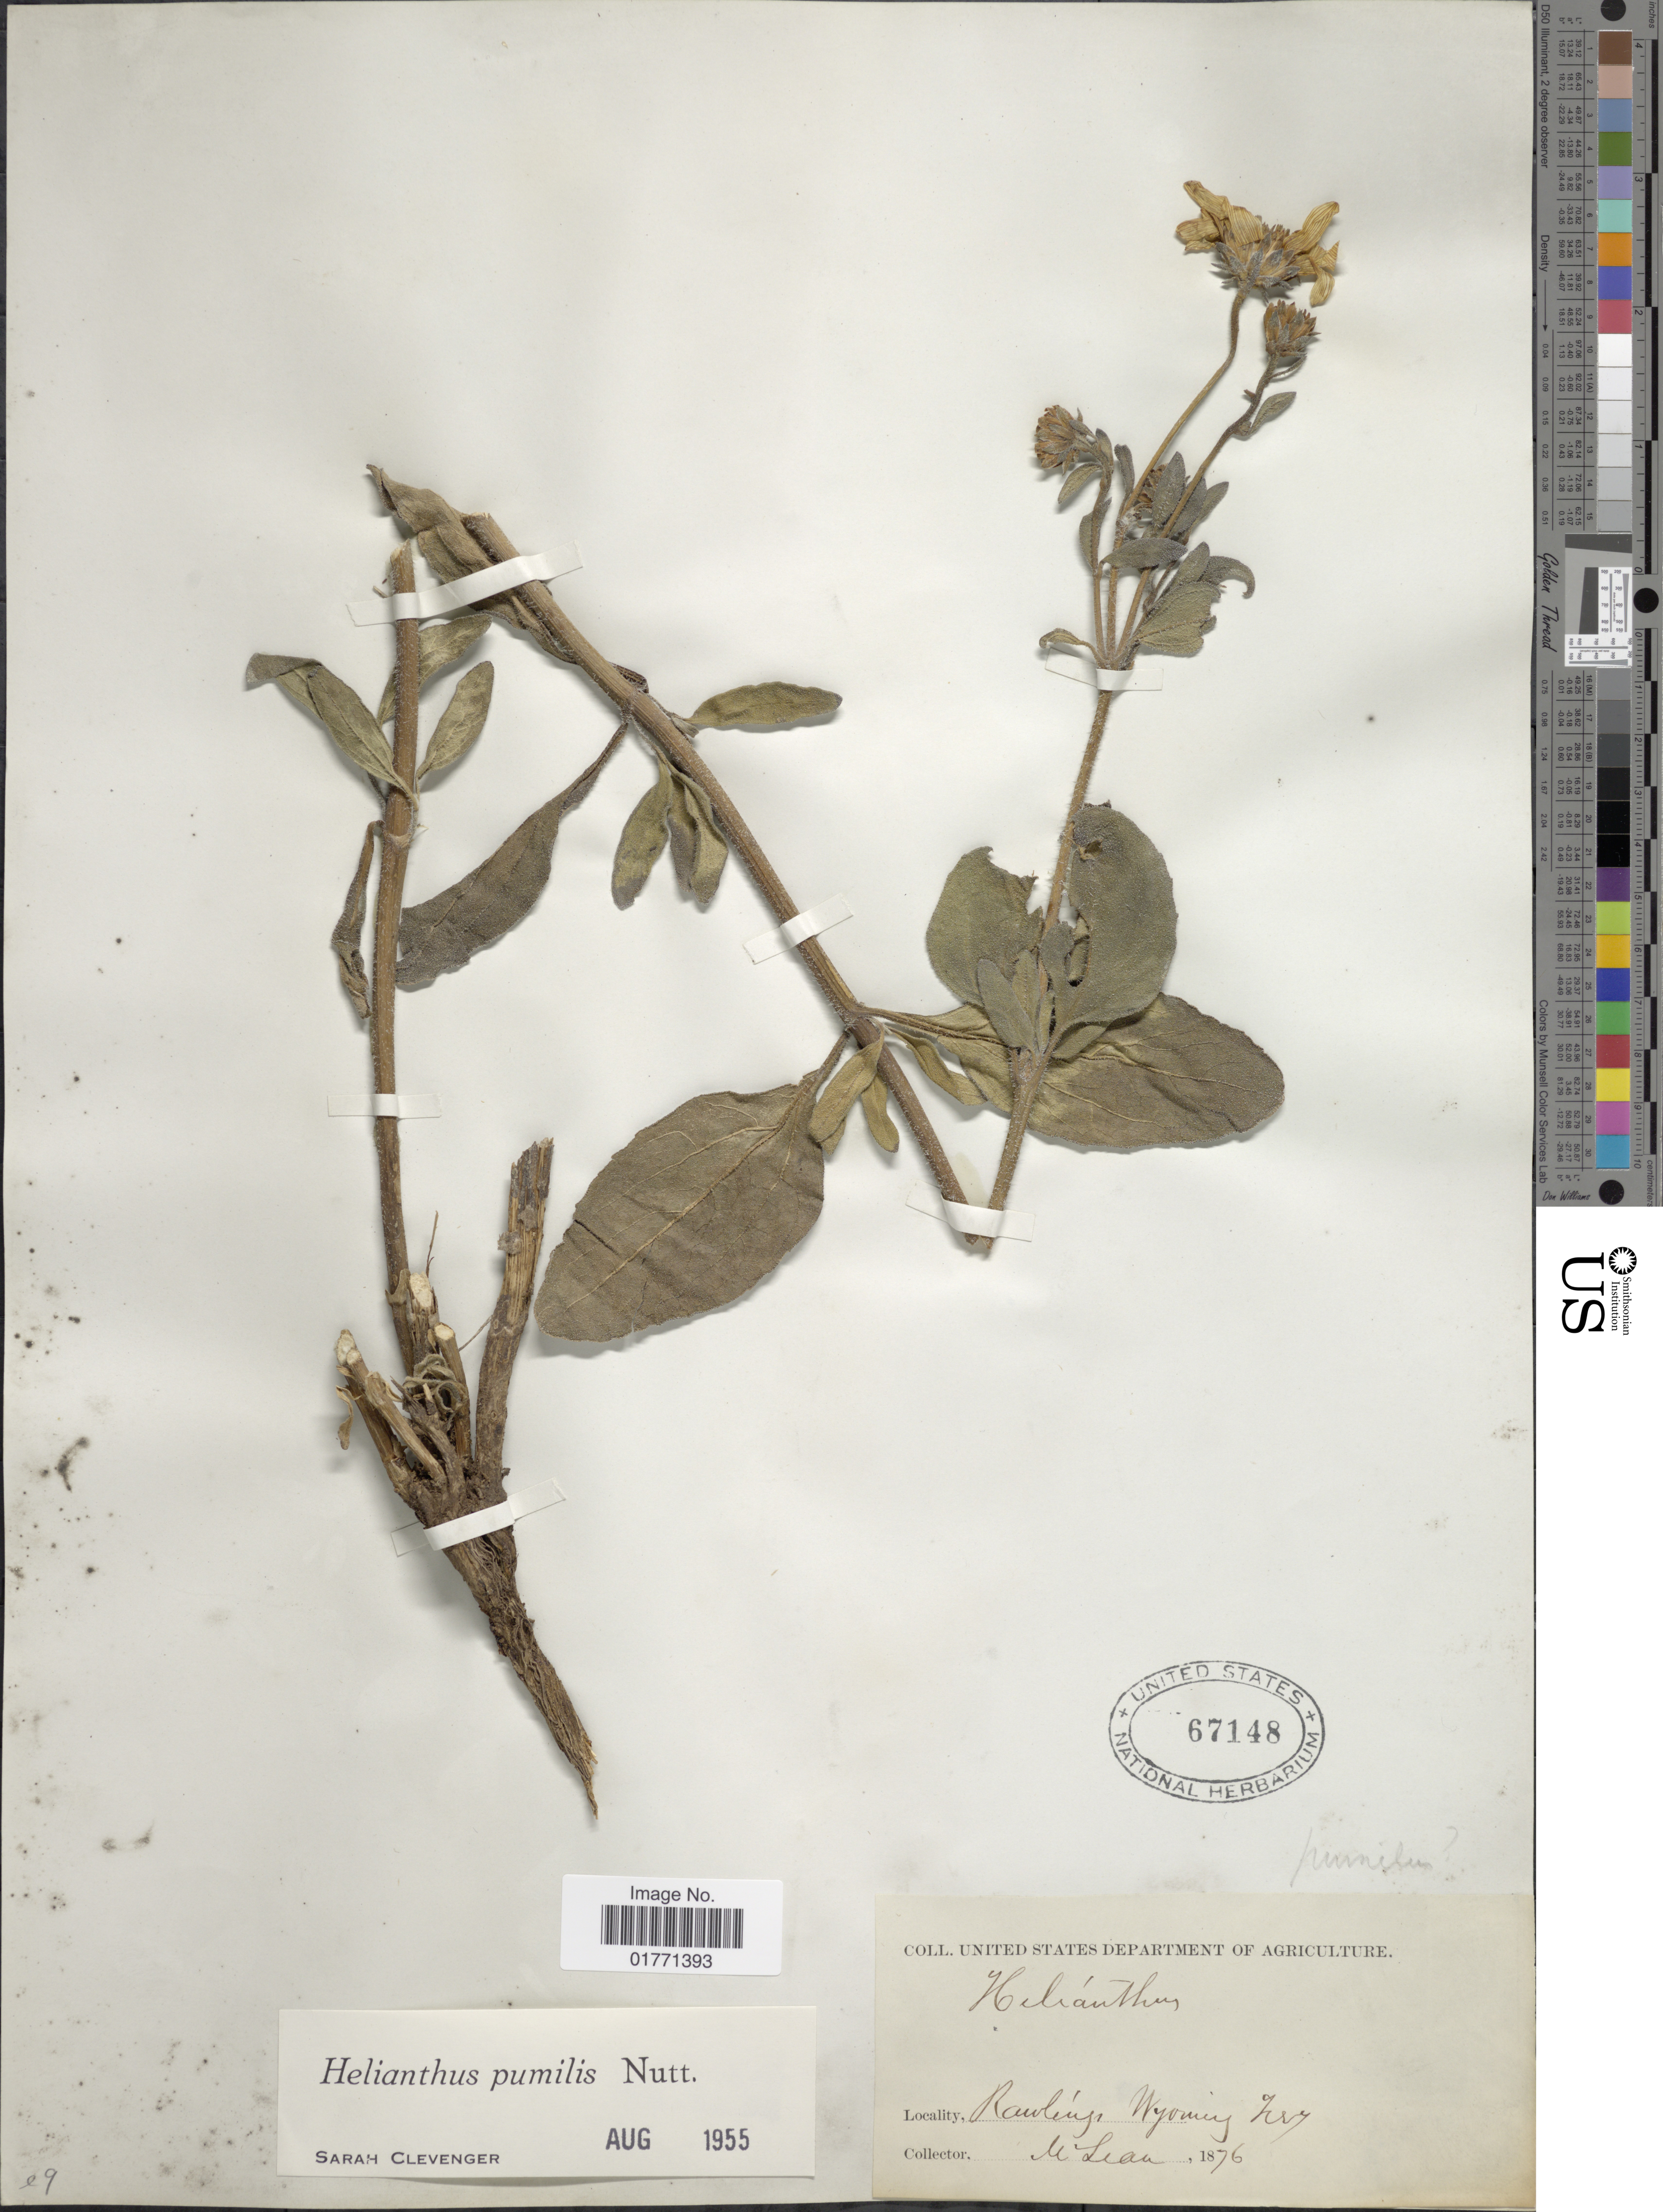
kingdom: Plantae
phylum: Tracheophyta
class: Magnoliopsida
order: Asterales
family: Asteraceae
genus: Helianthus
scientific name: Helianthus pumilis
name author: Nutt.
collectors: M. Lear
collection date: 1876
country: United States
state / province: Wyoming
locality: Rawlings, Kwy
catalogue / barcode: US 67148